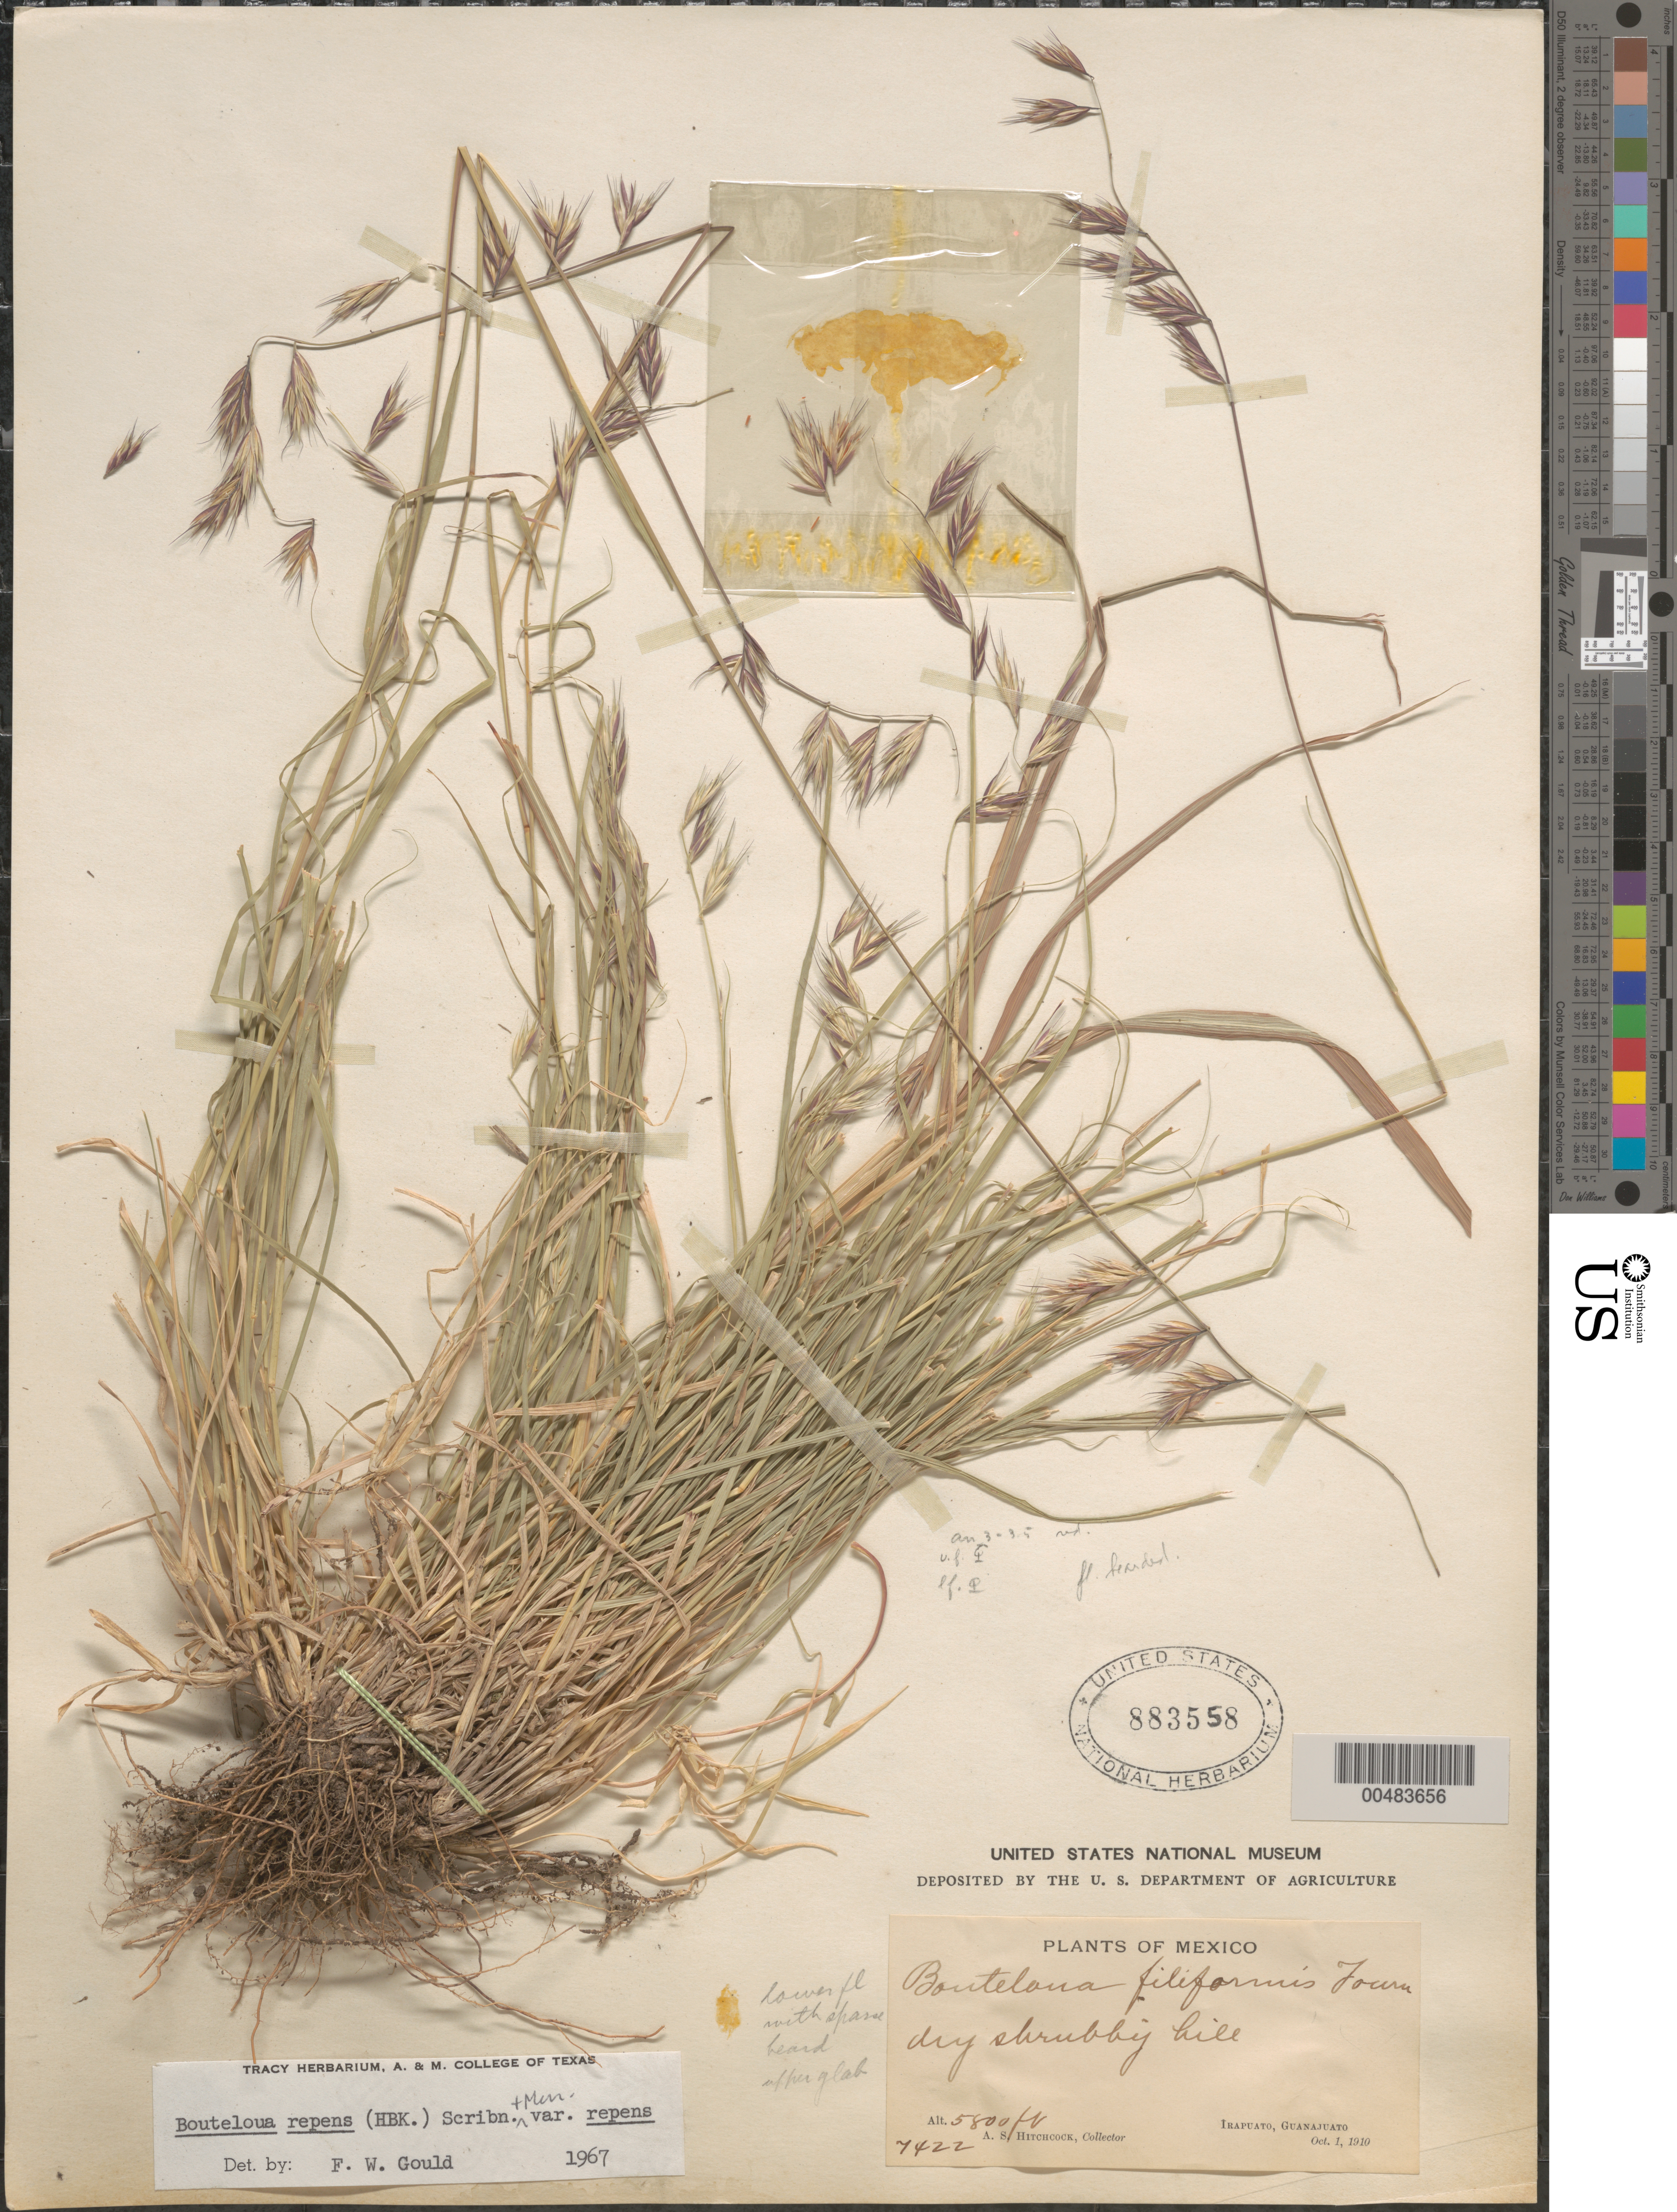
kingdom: Plantae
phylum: Tracheophyta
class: Liliopsida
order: Poales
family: Poaceae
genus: Bouteloua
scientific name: Bouteloua repens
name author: (Kunth) Scribn. & Merr.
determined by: Gould, F. W.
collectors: A. S. Hitchcock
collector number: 7422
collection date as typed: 1 Oct 1910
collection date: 1910-10-01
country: Mexico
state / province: Guanajuato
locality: Irapuato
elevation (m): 1768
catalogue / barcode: US 883558